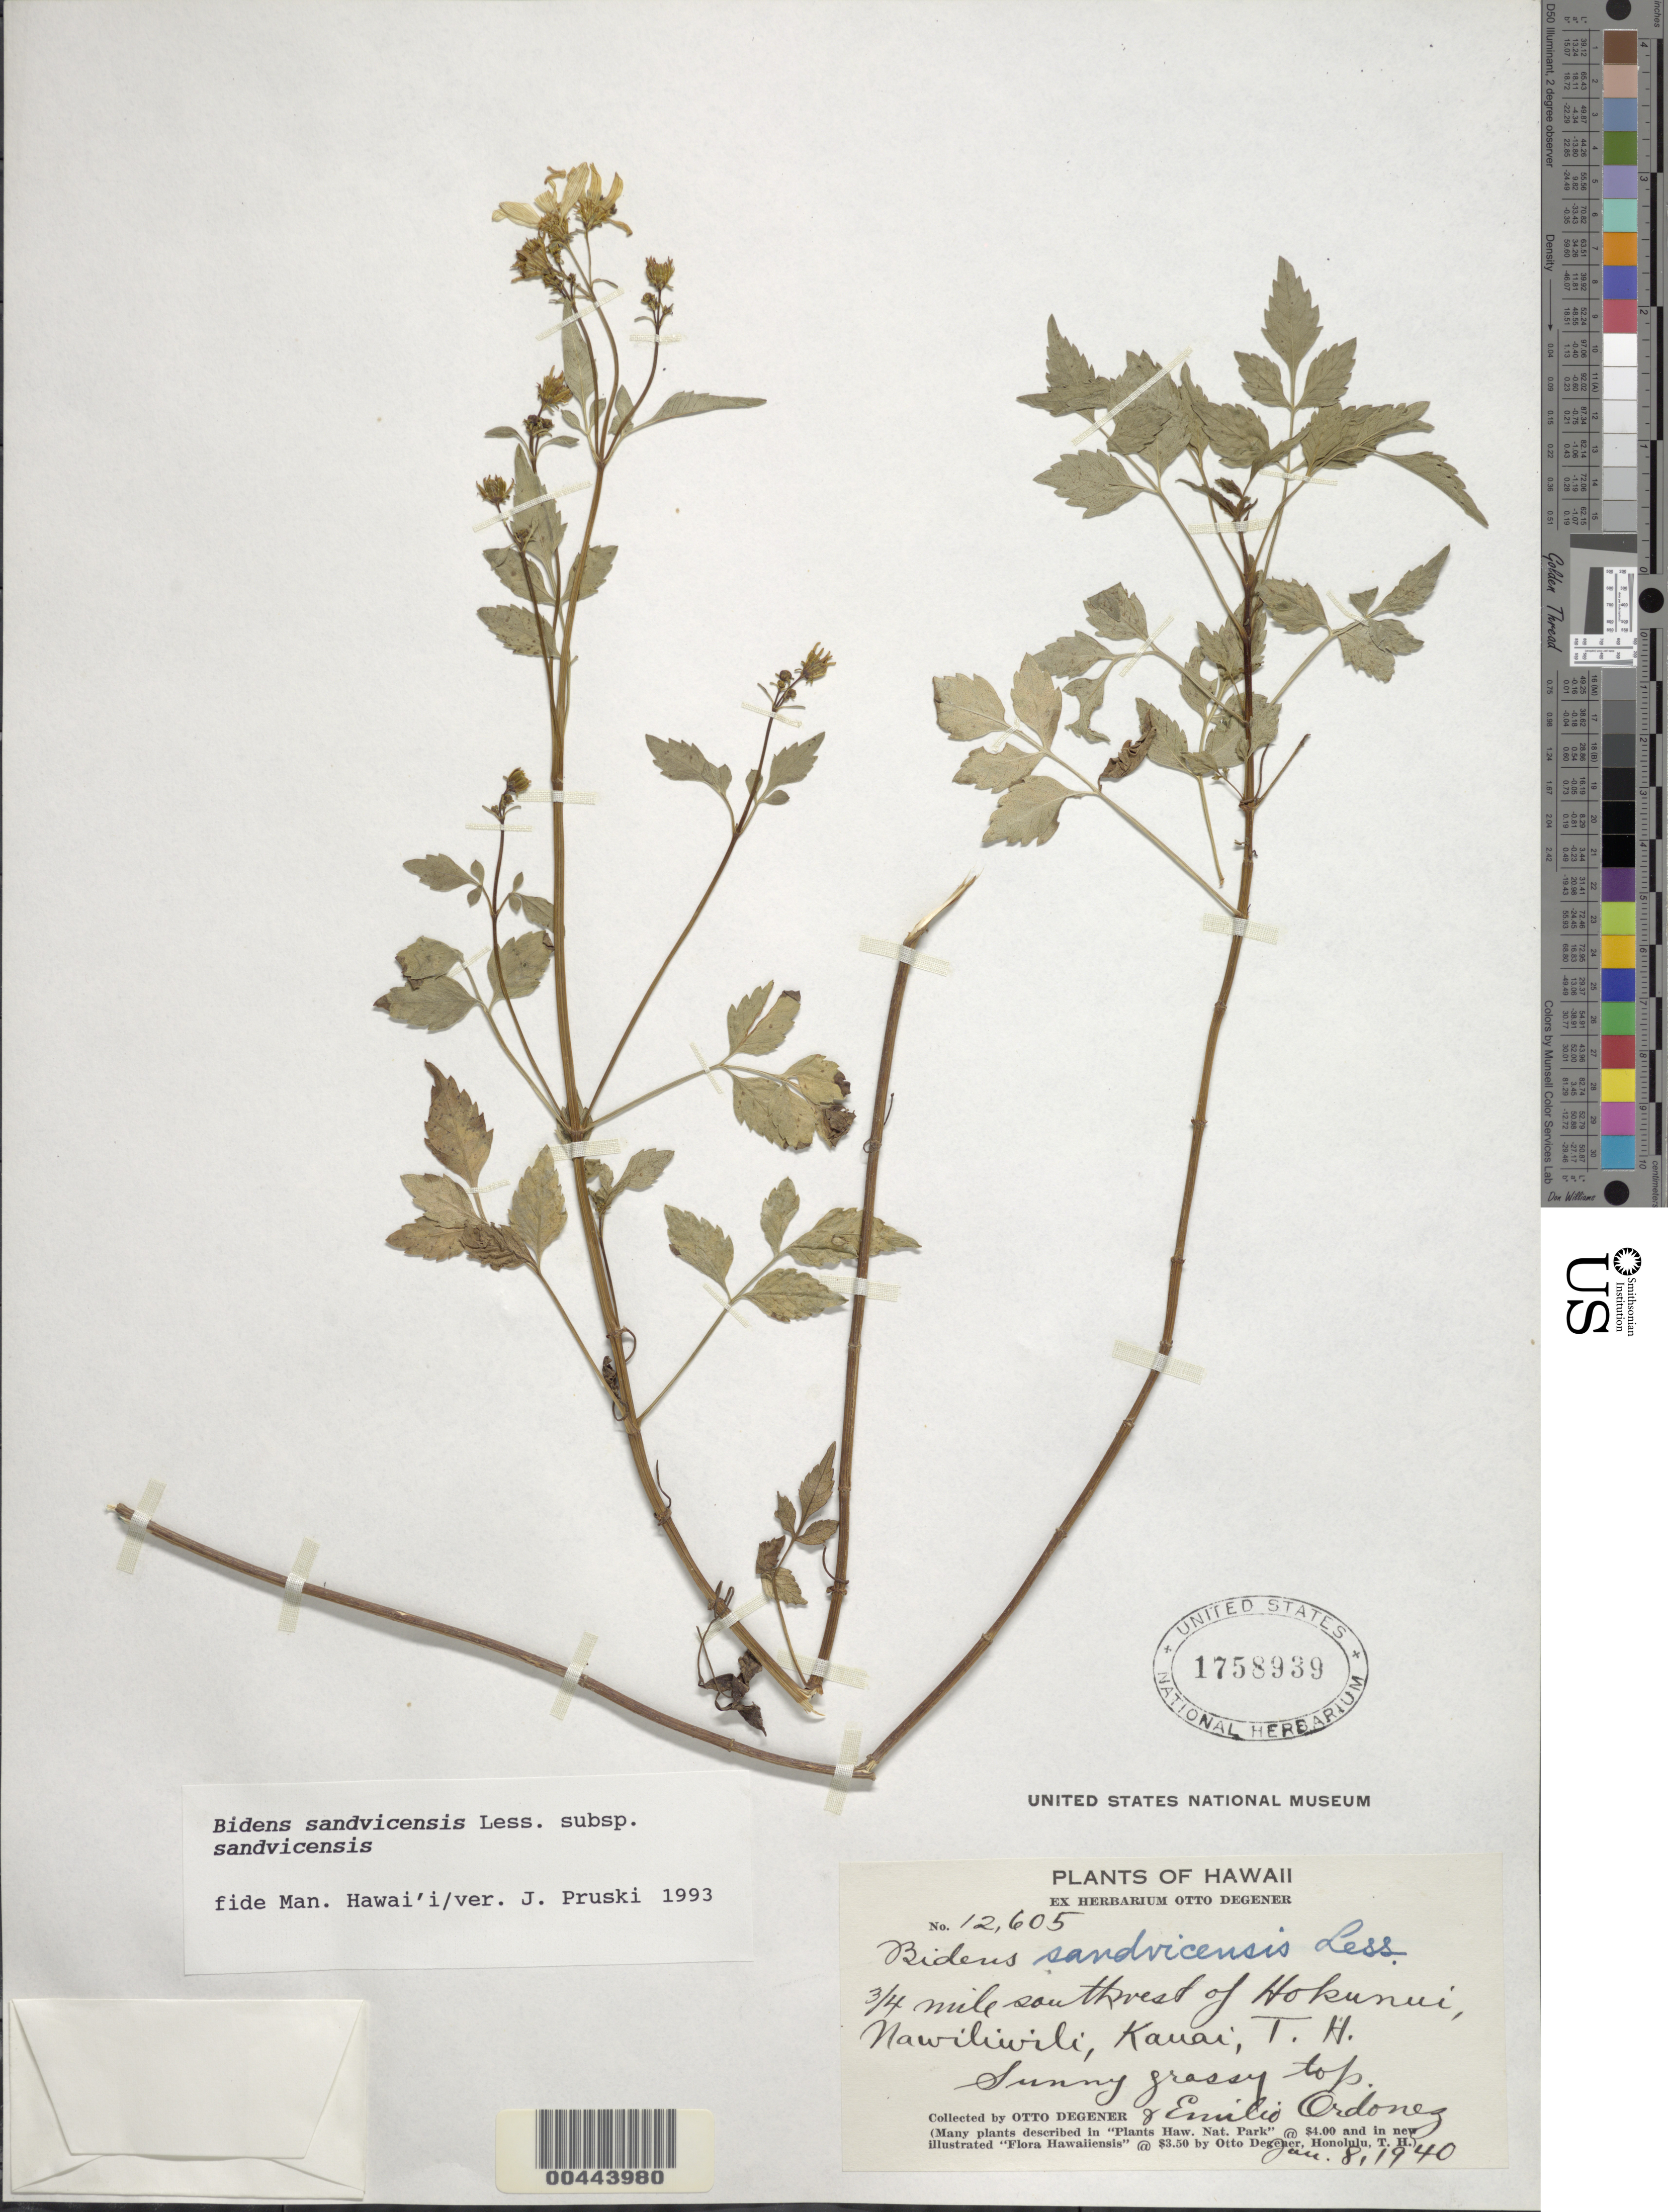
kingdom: Plantae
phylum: Tracheophyta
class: Magnoliopsida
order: Asterales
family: Asteraceae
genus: Bidens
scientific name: Bidens sandvicensis subsp. sandvicensis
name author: Less.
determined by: Pruski, J. F.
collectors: O. Degener & E. Ordonez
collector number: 12605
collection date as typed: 8 Jan 1940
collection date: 1940-01-08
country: United States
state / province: Hawaii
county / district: Kauai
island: Kaua'i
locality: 0.75 mi SW of Hokunui, Nawiliwili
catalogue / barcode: US 1758939